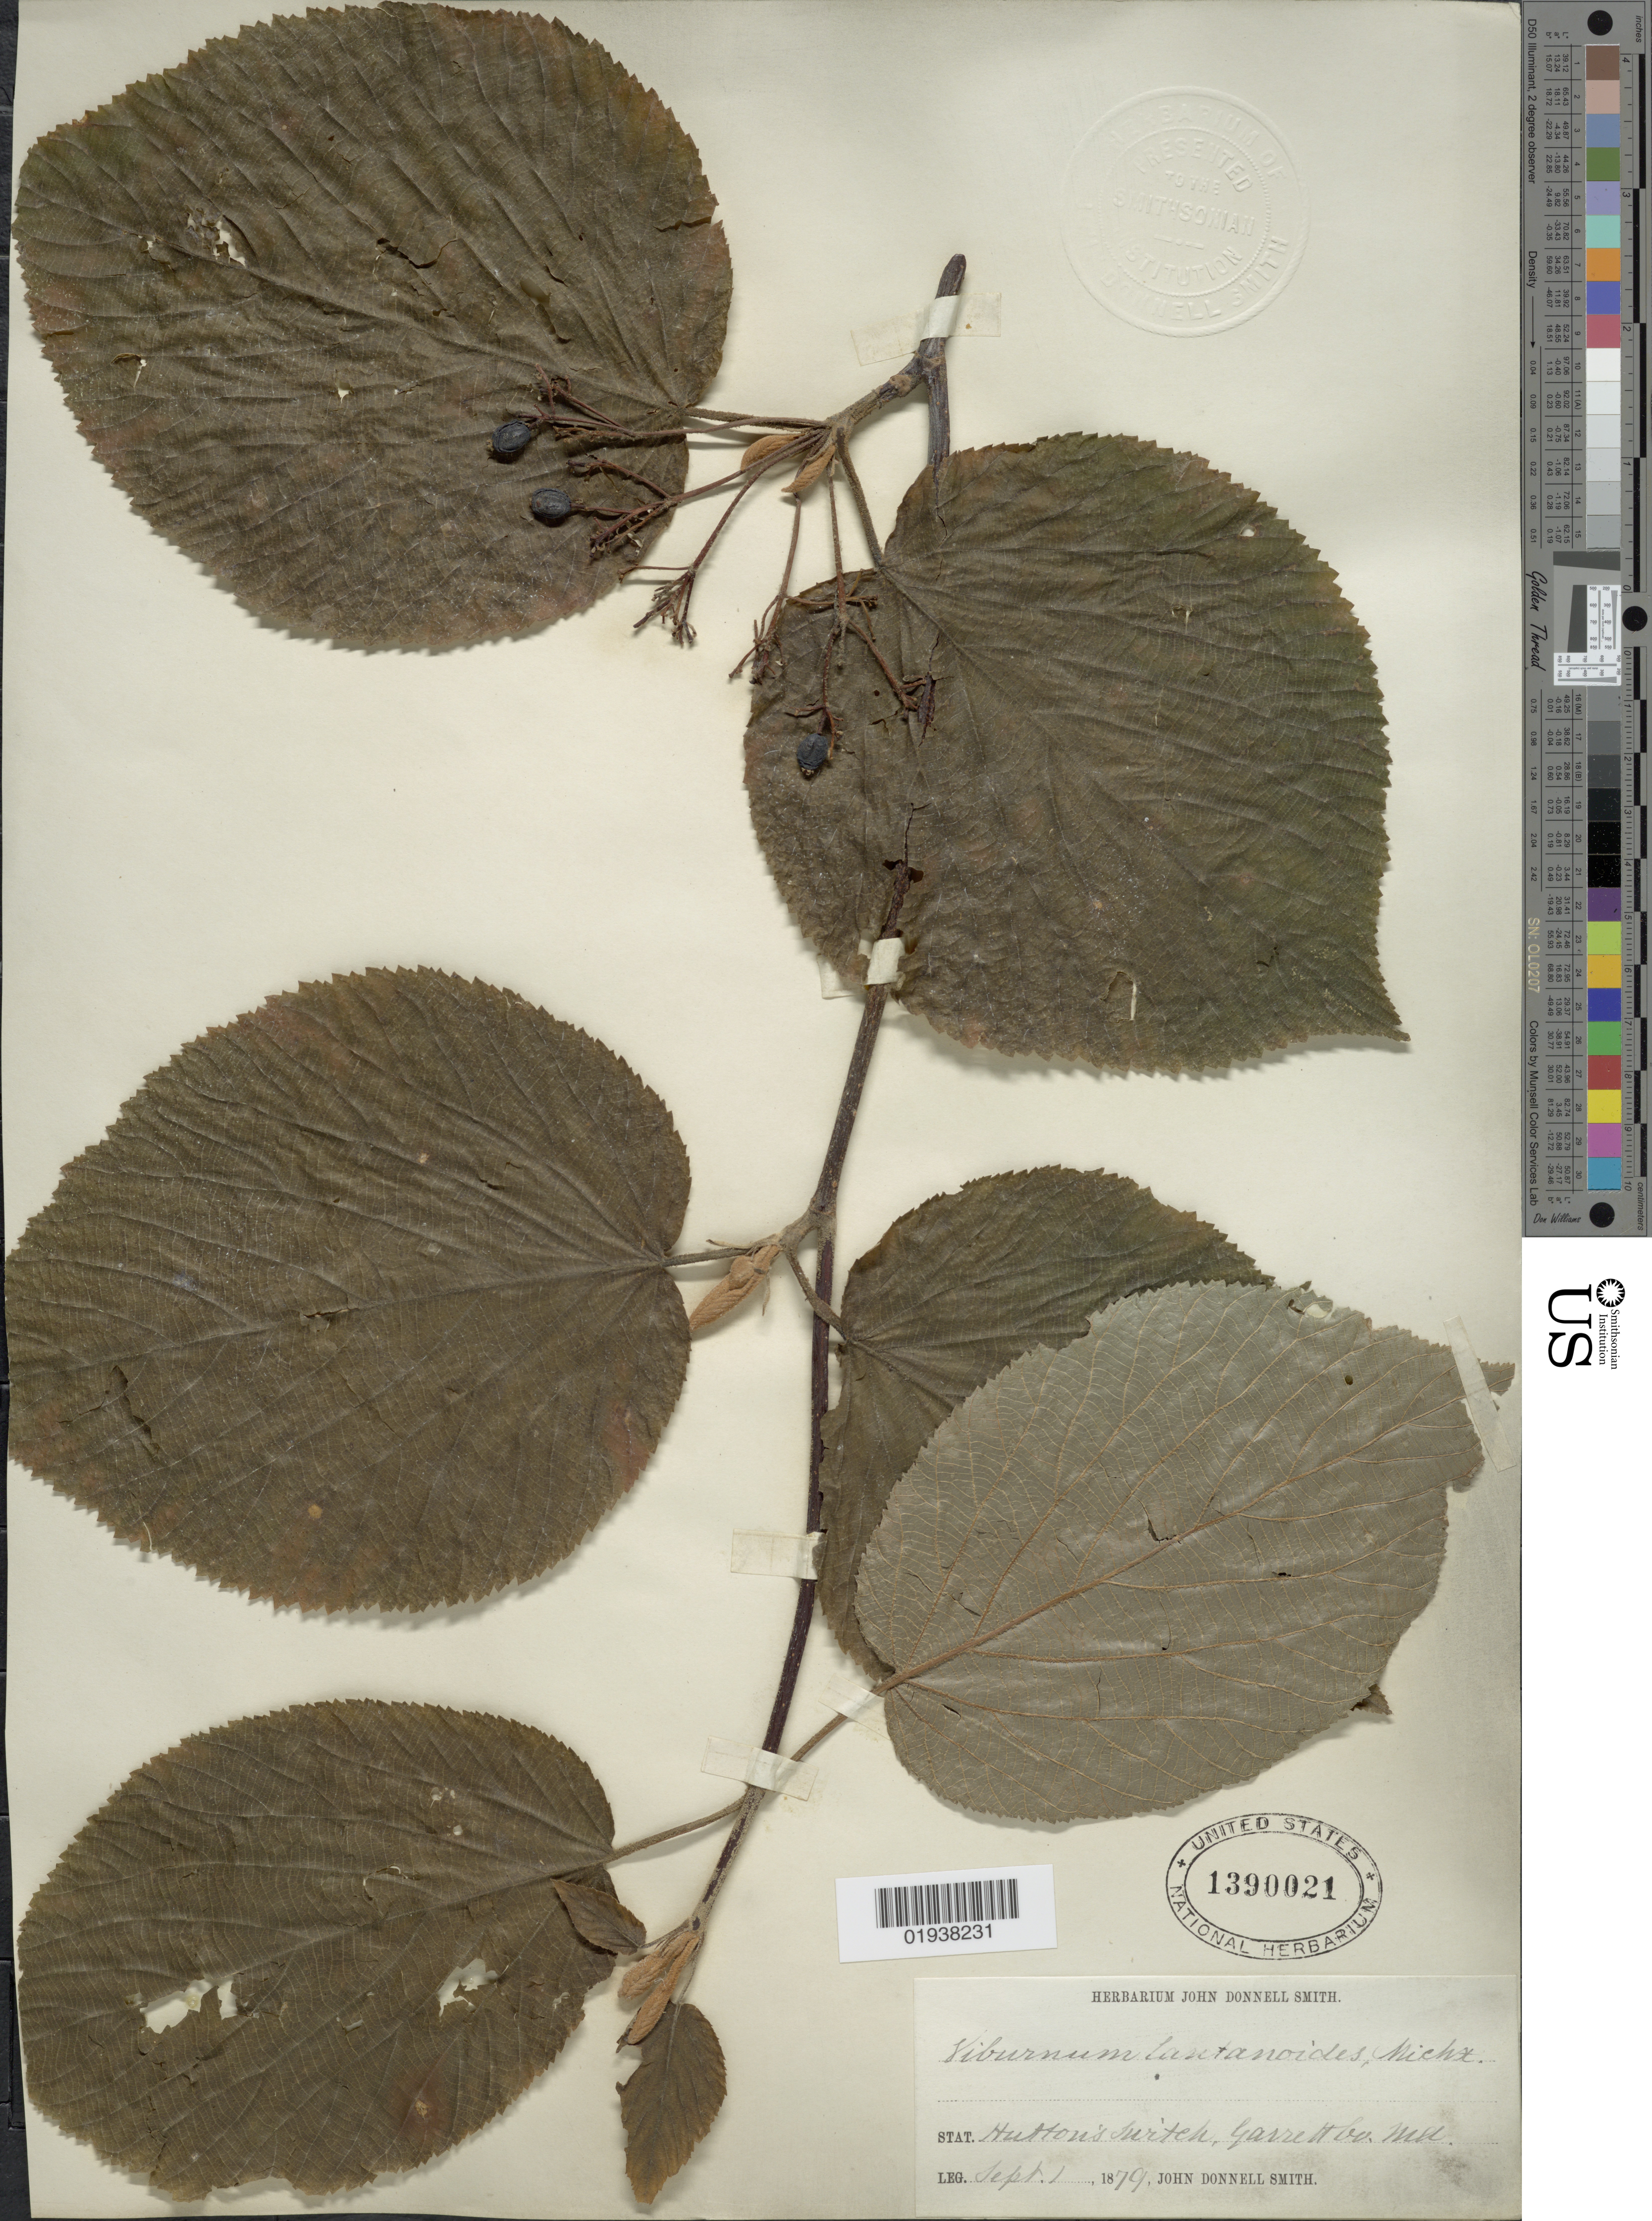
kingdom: Plantae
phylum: Tracheophyta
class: Magnoliopsida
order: Dipsacales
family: Viburnaceae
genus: Viburnum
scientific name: Viburnum alnifolium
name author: Marshall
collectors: J. Donnell Smith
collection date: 1879-09-01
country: United States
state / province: Maryland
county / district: Garrett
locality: Stat. Hutton's Switch, Garrett Co.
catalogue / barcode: US 1390021